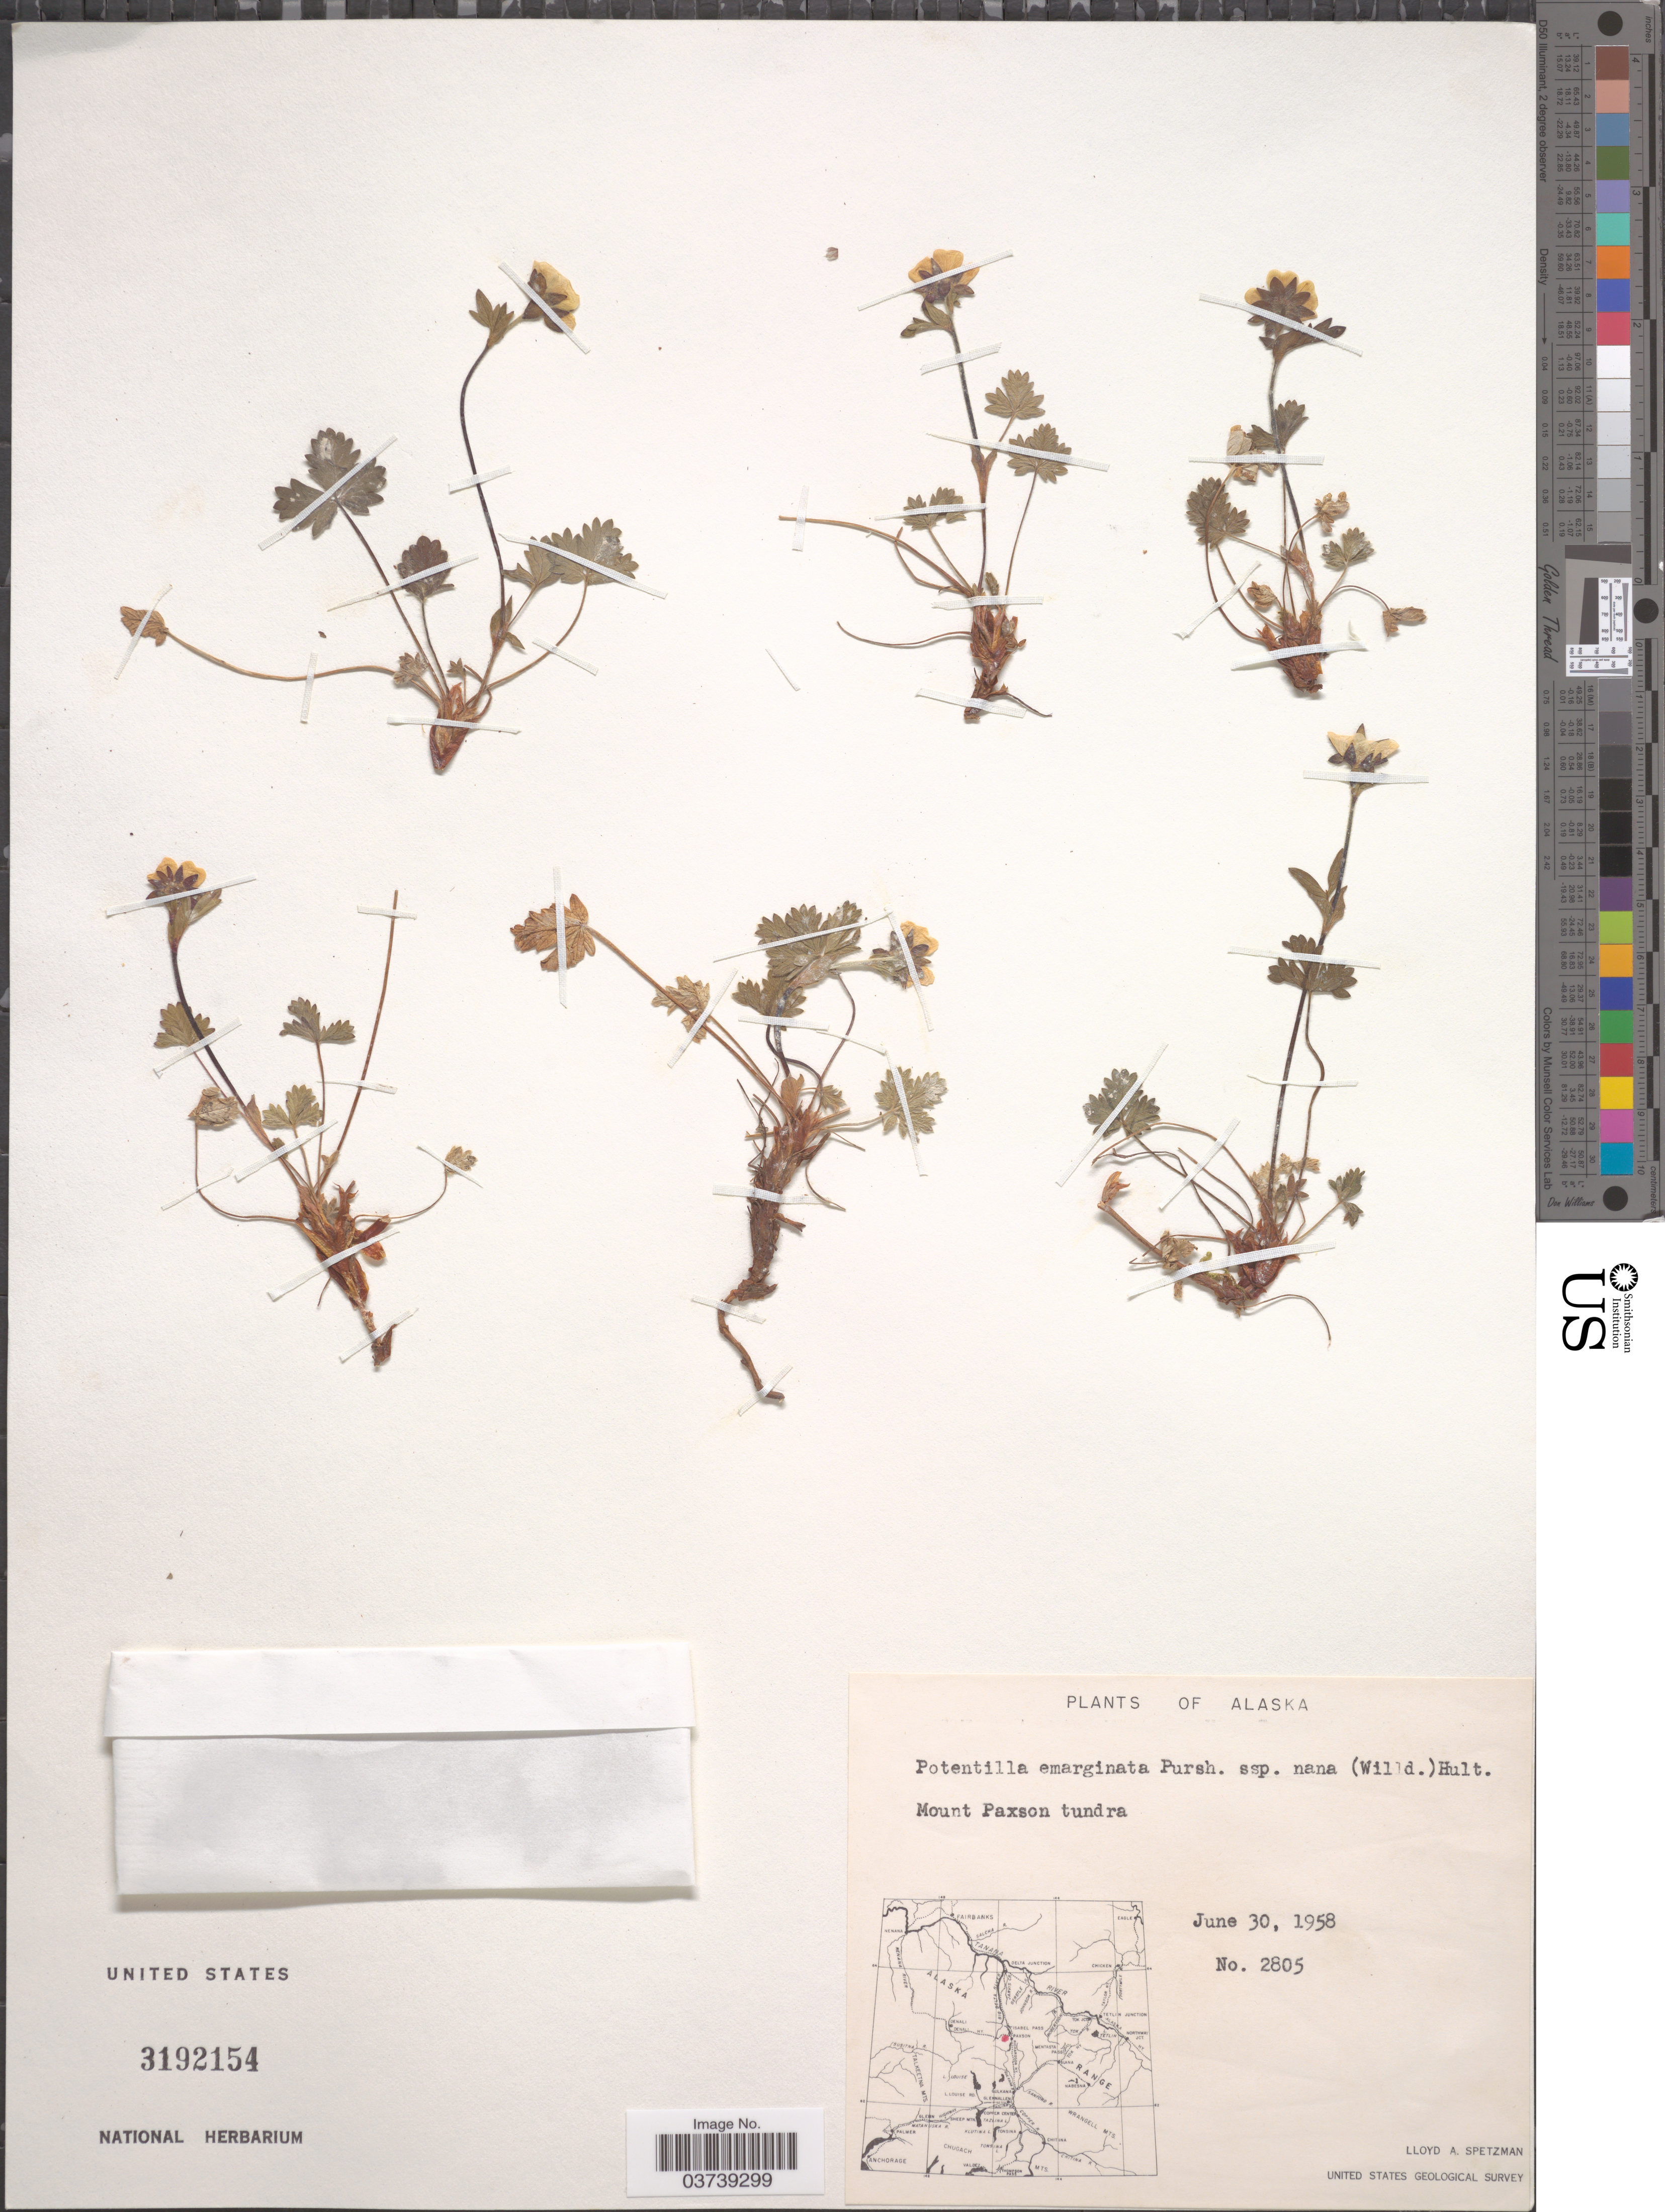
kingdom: Plantae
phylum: Tracheophyta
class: Magnoliopsida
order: Rosales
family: Rosaceae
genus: Potentilla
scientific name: Potentilla hyparctica subsp. hyparctica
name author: Malte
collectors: L. Spetzman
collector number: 2805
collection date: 1958-06-30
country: United States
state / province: Alaska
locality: Mount Paxson tundra.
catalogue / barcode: US 3192154